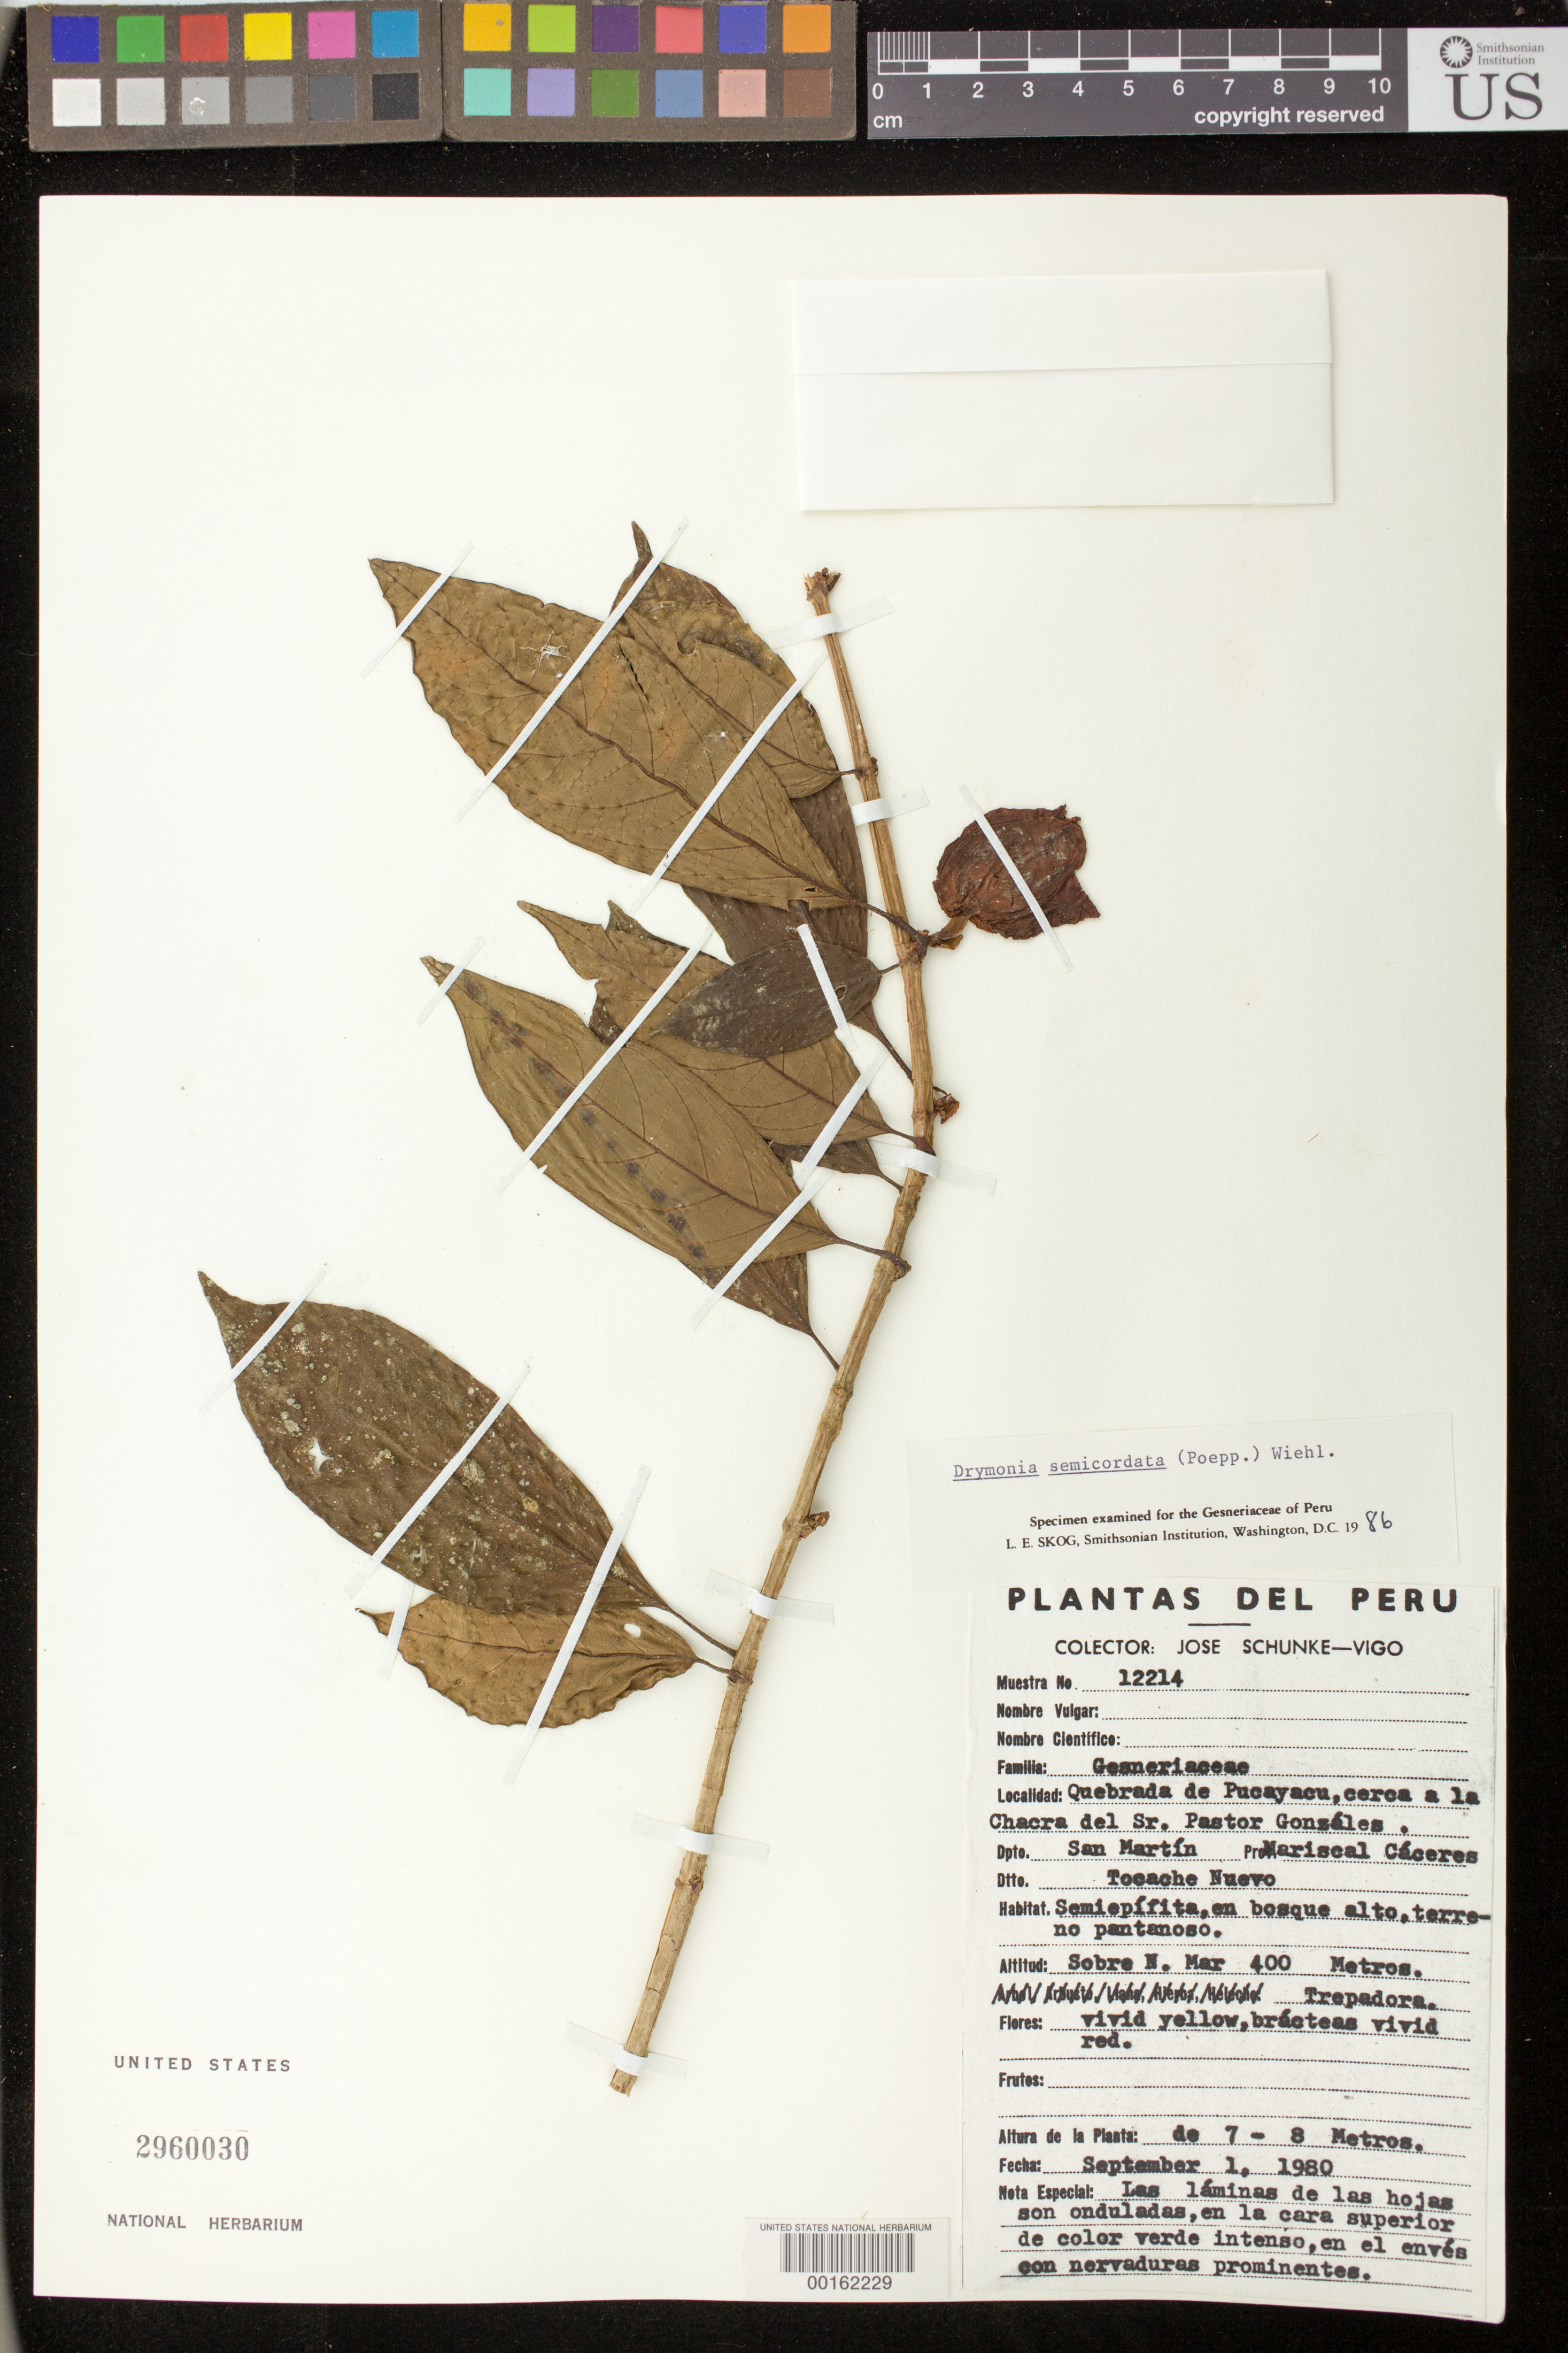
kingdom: Plantae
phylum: Tracheophyta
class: Magnoliopsida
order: Lamiales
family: Gesneriaceae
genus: Drymonia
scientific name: Drymonia semicordata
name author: (Poepp.) Wiehler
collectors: J. Schunke Vigo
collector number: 12214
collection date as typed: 01 Sep 1980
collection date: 1980-09-01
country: Peru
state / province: San Martín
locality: Prov. Mariscal Cáceres, Dtto. Tocache Nuevo, Quebrada of Pucayacu, near chacra of Sr Pastor Gonzales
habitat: Semiepiphyte in tall forest, swampy ground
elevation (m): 400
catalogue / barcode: US 2960030